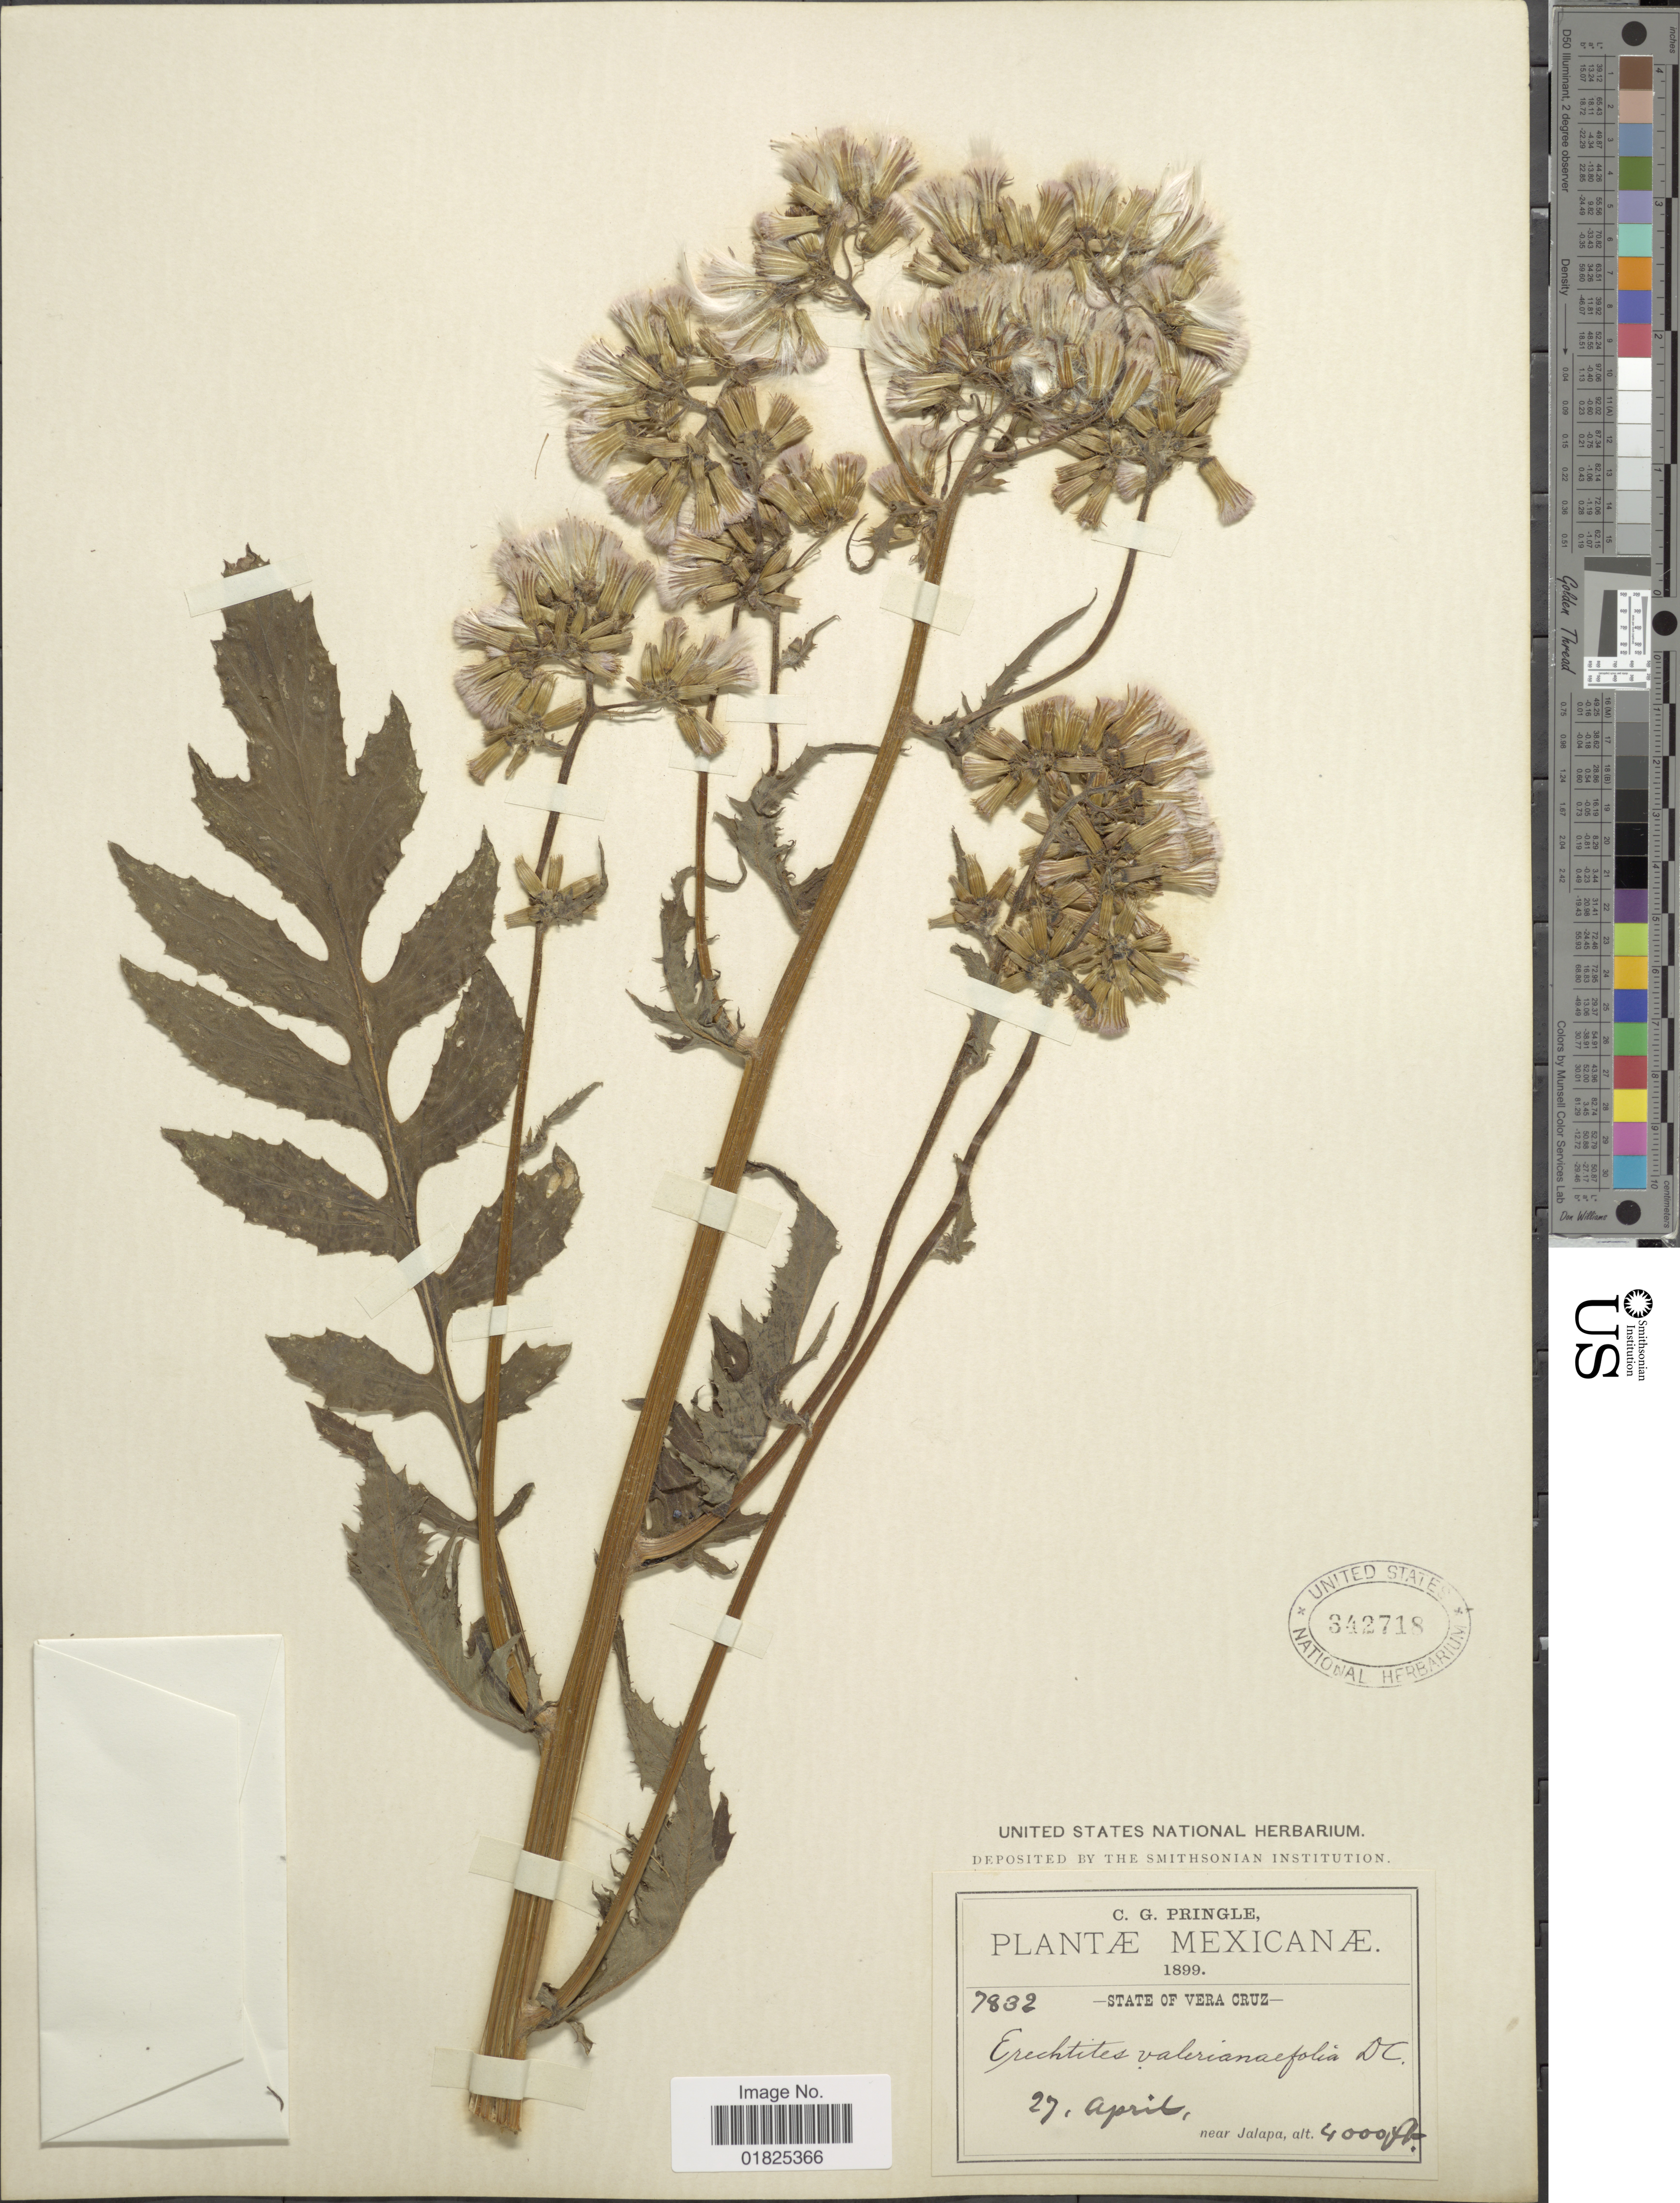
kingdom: Plantae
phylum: Tracheophyta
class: Magnoliopsida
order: Asterales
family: Asteraceae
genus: Erechtites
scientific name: Erechtites valerianifolius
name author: (Link ex Spreng.) DC.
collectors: C. G. Pringle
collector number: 7832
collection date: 1899-04-17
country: Mexico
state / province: Veracruz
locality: Near Jalapa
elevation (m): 1219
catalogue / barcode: US 342718